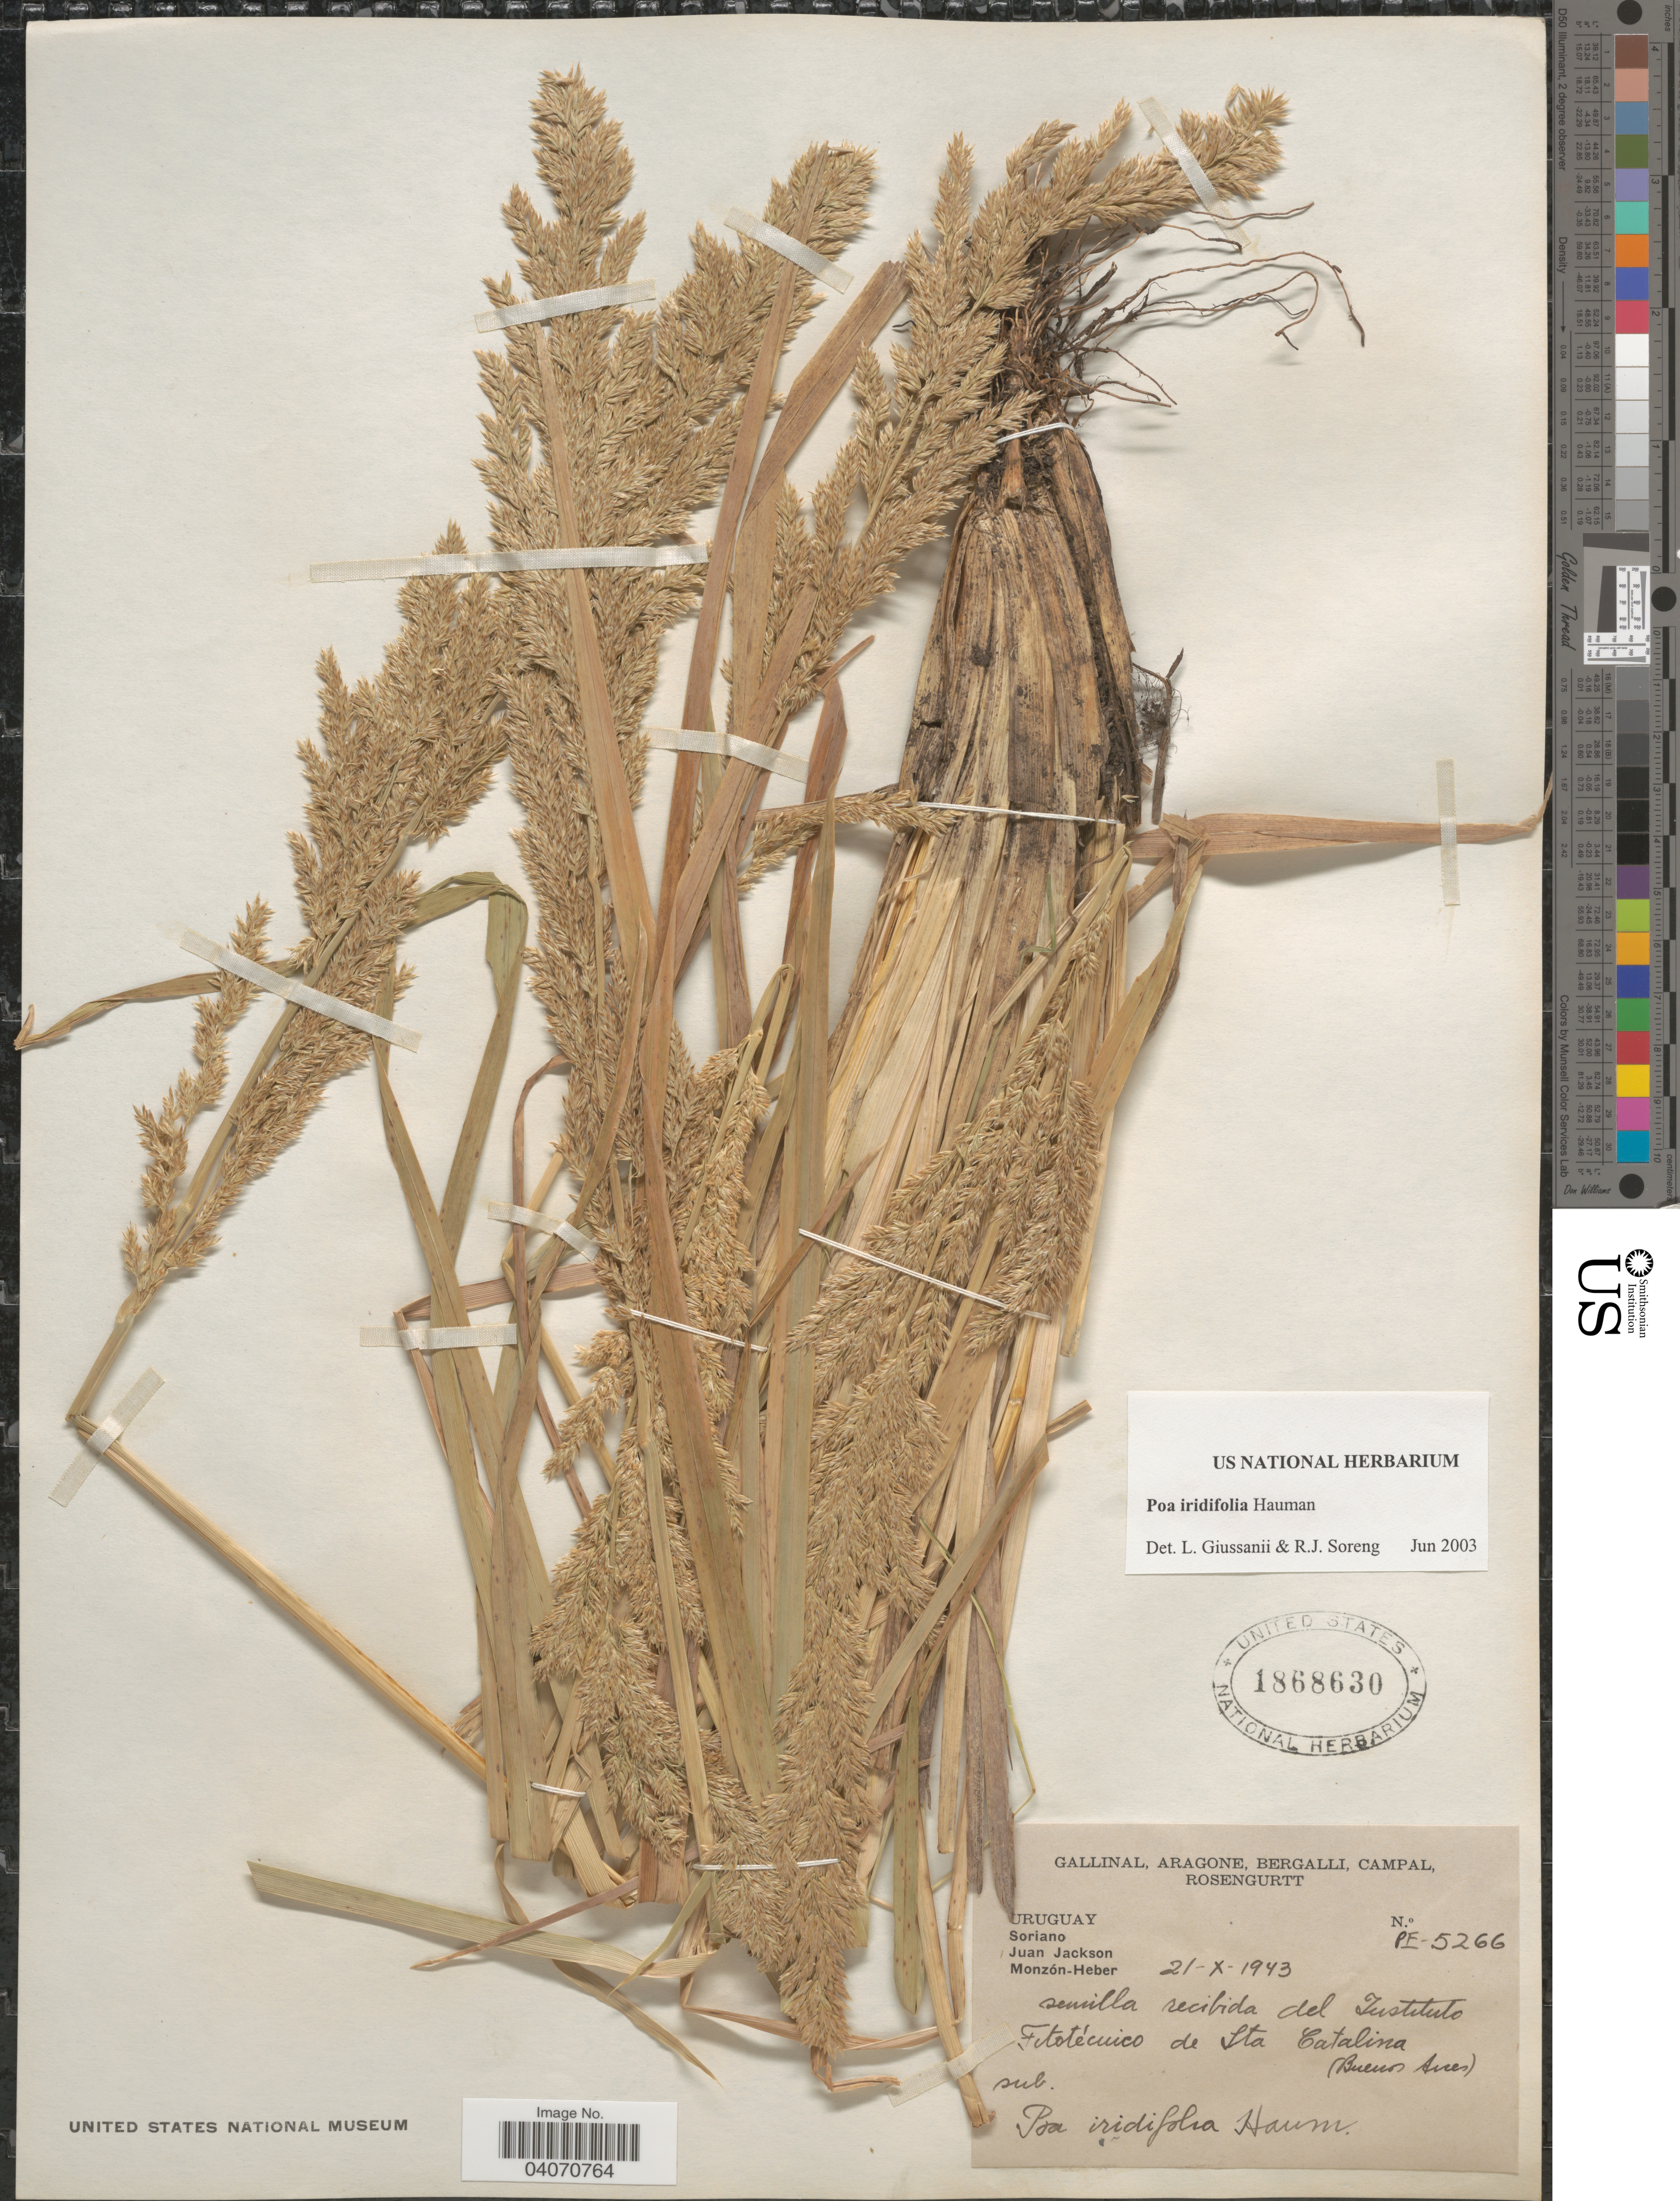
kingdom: Plantae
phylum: Tracheophyta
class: Liliopsida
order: Poales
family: Poaceae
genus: Poa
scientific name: Poa iridifolia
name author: Hauman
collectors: -. Gallinal, -- Aragone, -- Bergalli, -- Campal & Rosengurtt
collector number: PF-5266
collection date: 1943-10-21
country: Argentina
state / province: Buenos Aires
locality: Juan Jackson. Monzón-Heber. Semilla recibida del Instituto Fitoteçuico de Sta Catalina (Buenos Aires).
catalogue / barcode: US 1868630